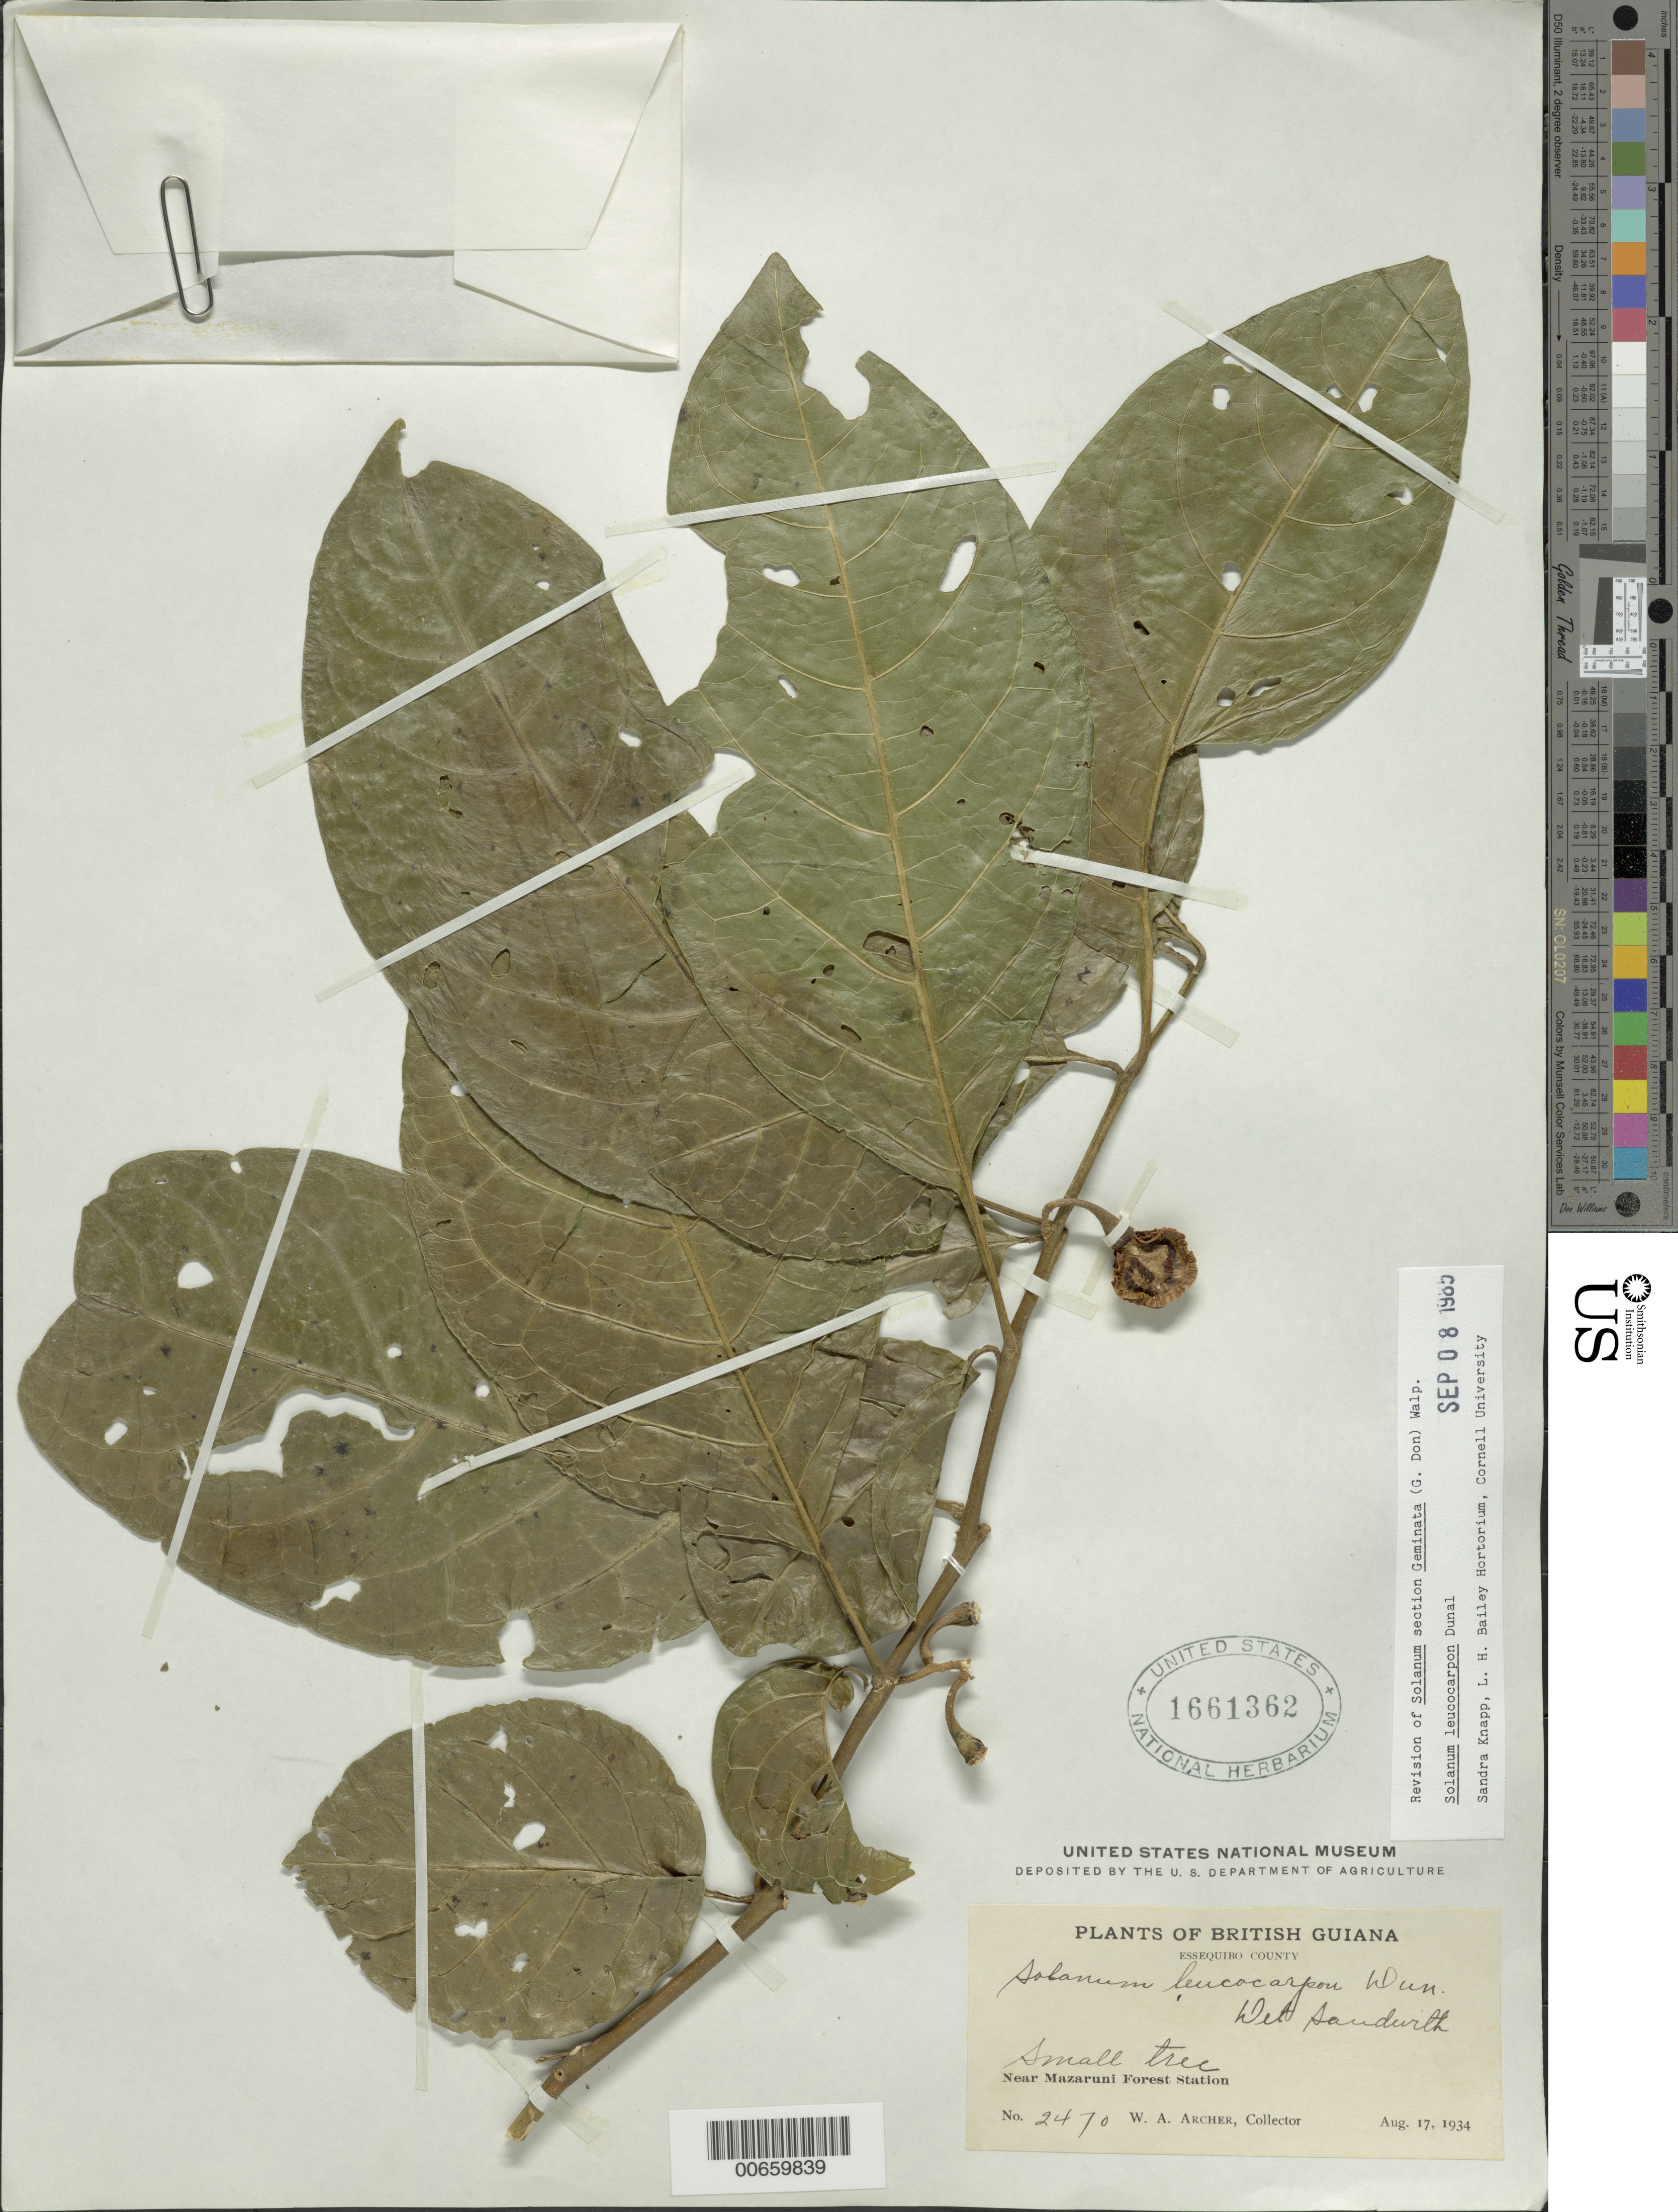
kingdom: Plantae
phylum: Tracheophyta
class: Magnoliopsida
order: Solanales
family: Solanaceae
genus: Solanum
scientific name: Solanum leucocarpon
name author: Dunal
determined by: Knapp, S. D.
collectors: A. W. Archer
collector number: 2470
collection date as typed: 8 Aug 1934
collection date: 1934-08-08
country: Guyana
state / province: Cuyuni-Mazaruni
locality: Mazaruni Forest Station, vic.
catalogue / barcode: US 1661362